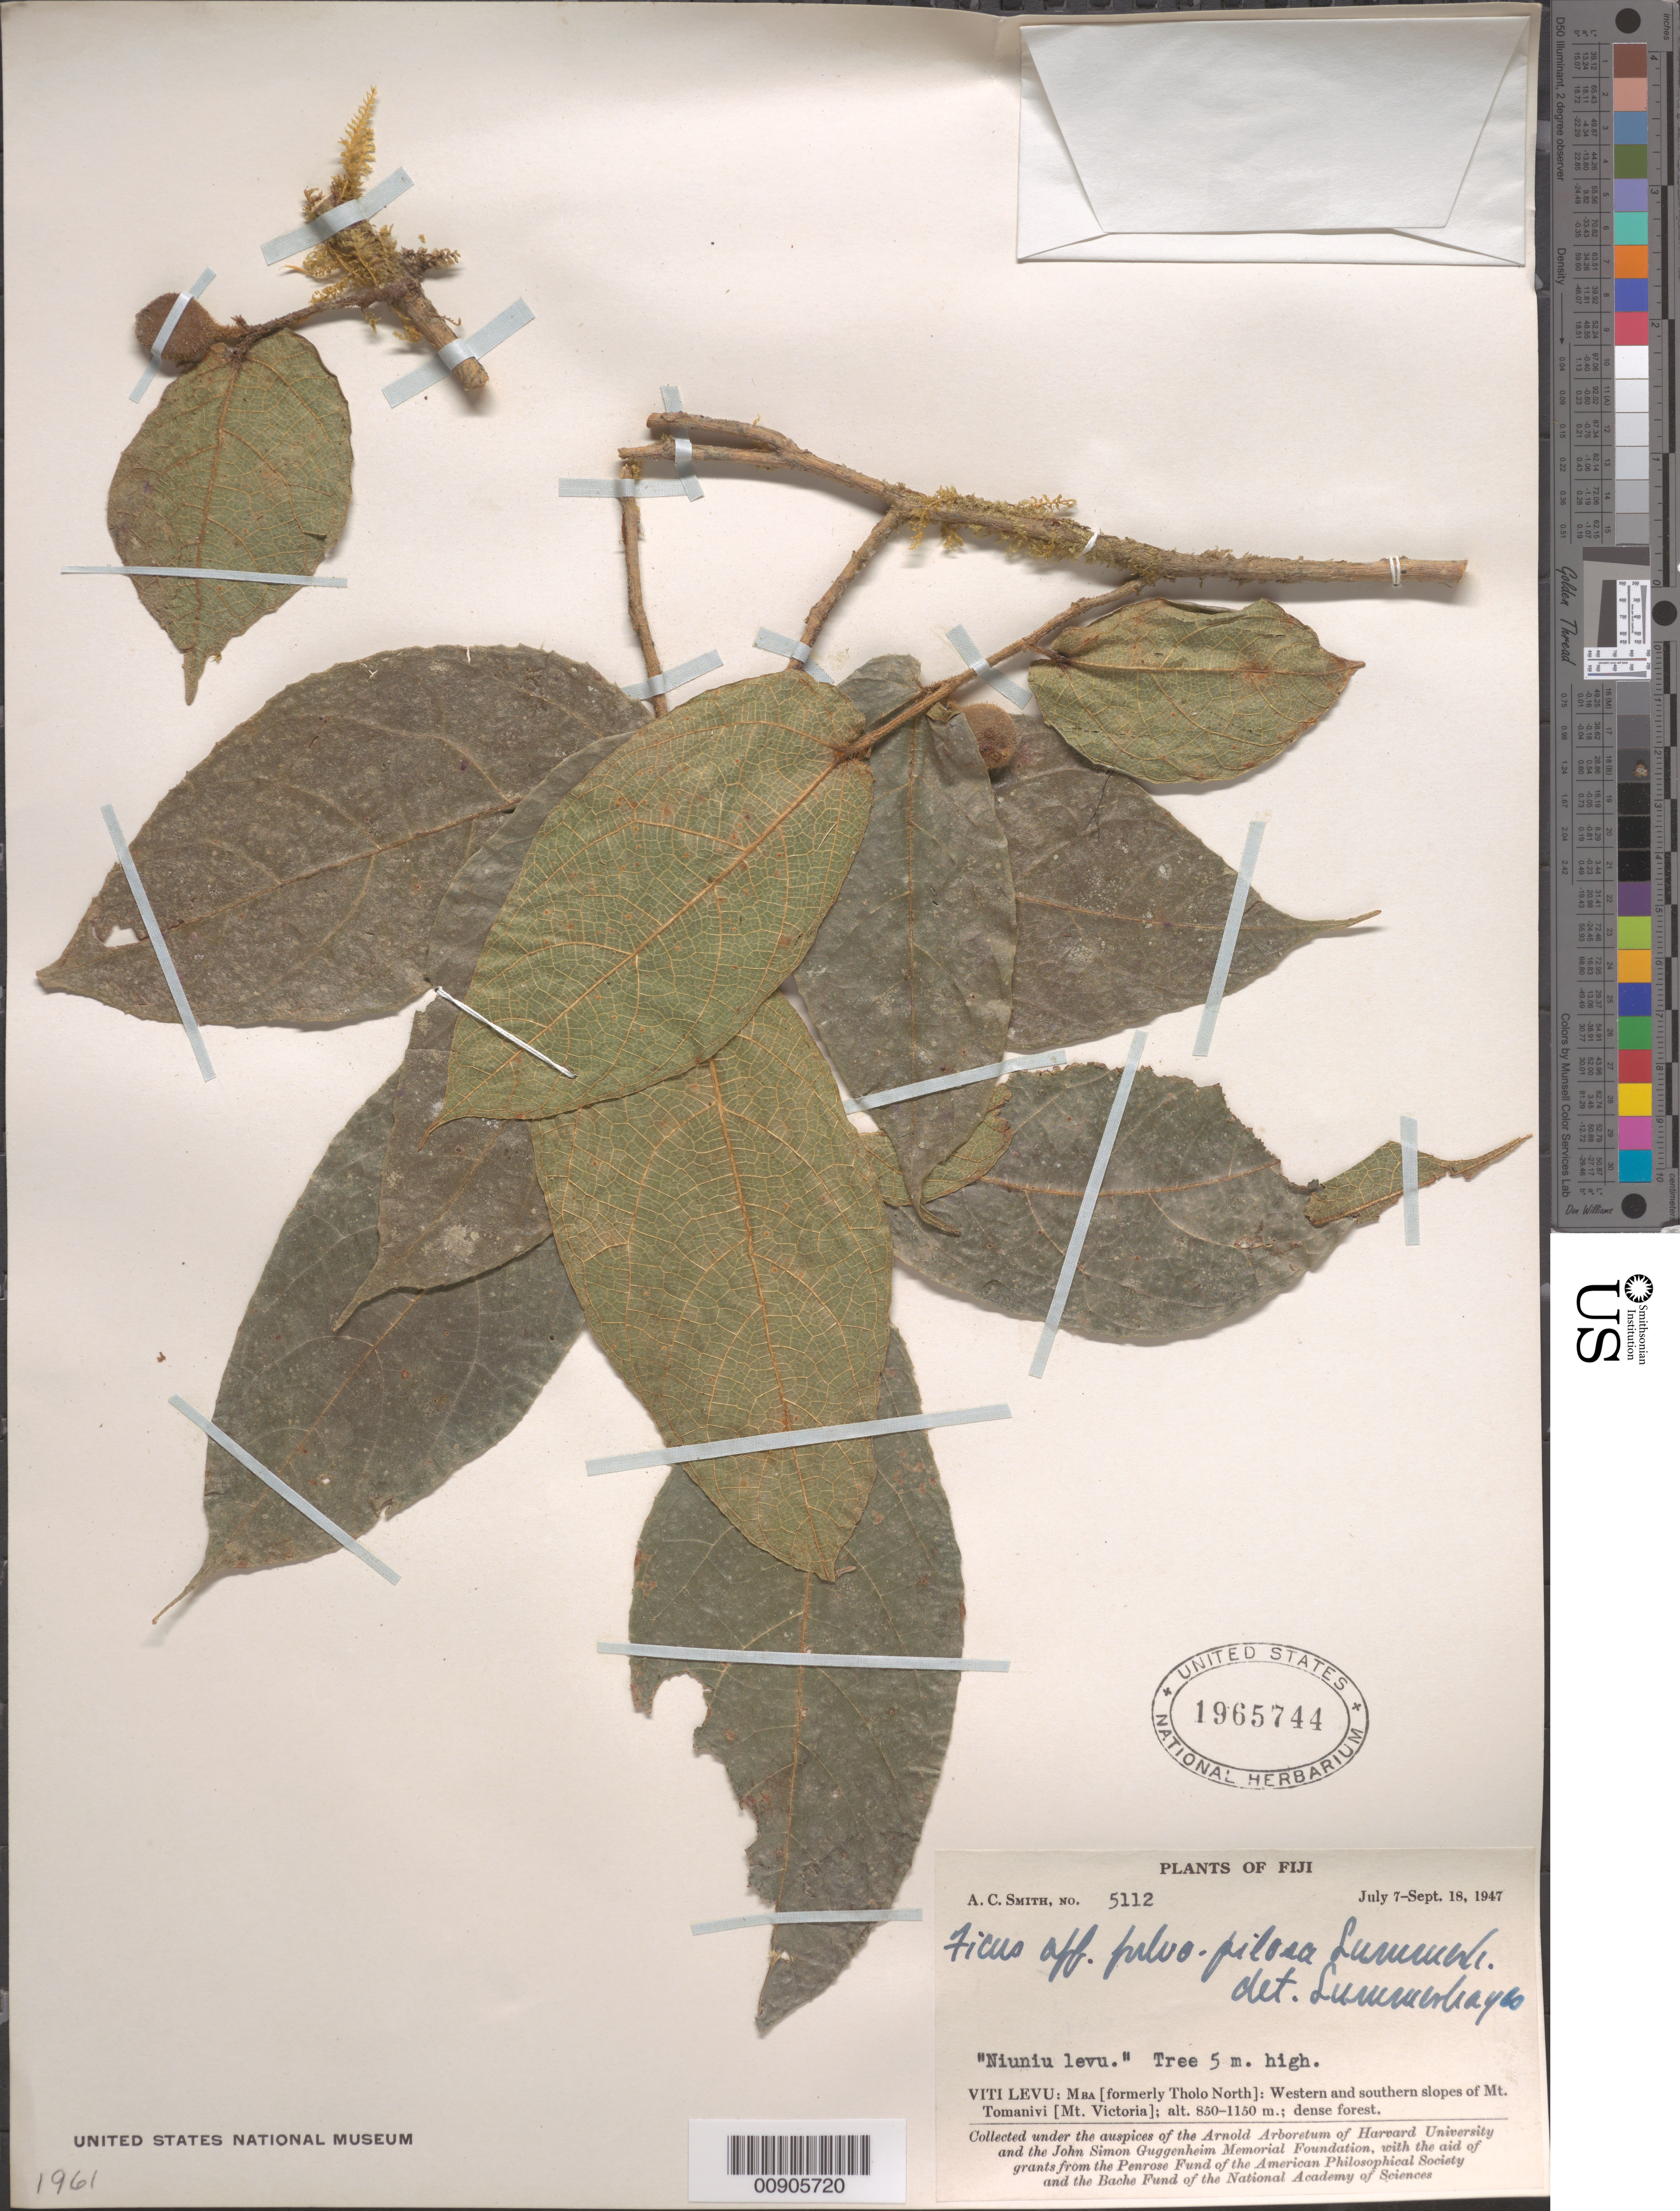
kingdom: Plantae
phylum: Tracheophyta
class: Magnoliopsida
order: Rosales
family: Moraceae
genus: Ficus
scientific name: Ficus fulvopilosa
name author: Summerh.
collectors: C. A. Smith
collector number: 5112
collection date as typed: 07 Jul 1947 to 18 Sep 1947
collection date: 1947-07-07/1947-09-18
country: Fiji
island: Viti Levu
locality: Western and Southern slopes of Mt. Tomanivi (Mt. Victoria)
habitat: dense forest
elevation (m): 850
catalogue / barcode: US 1965744